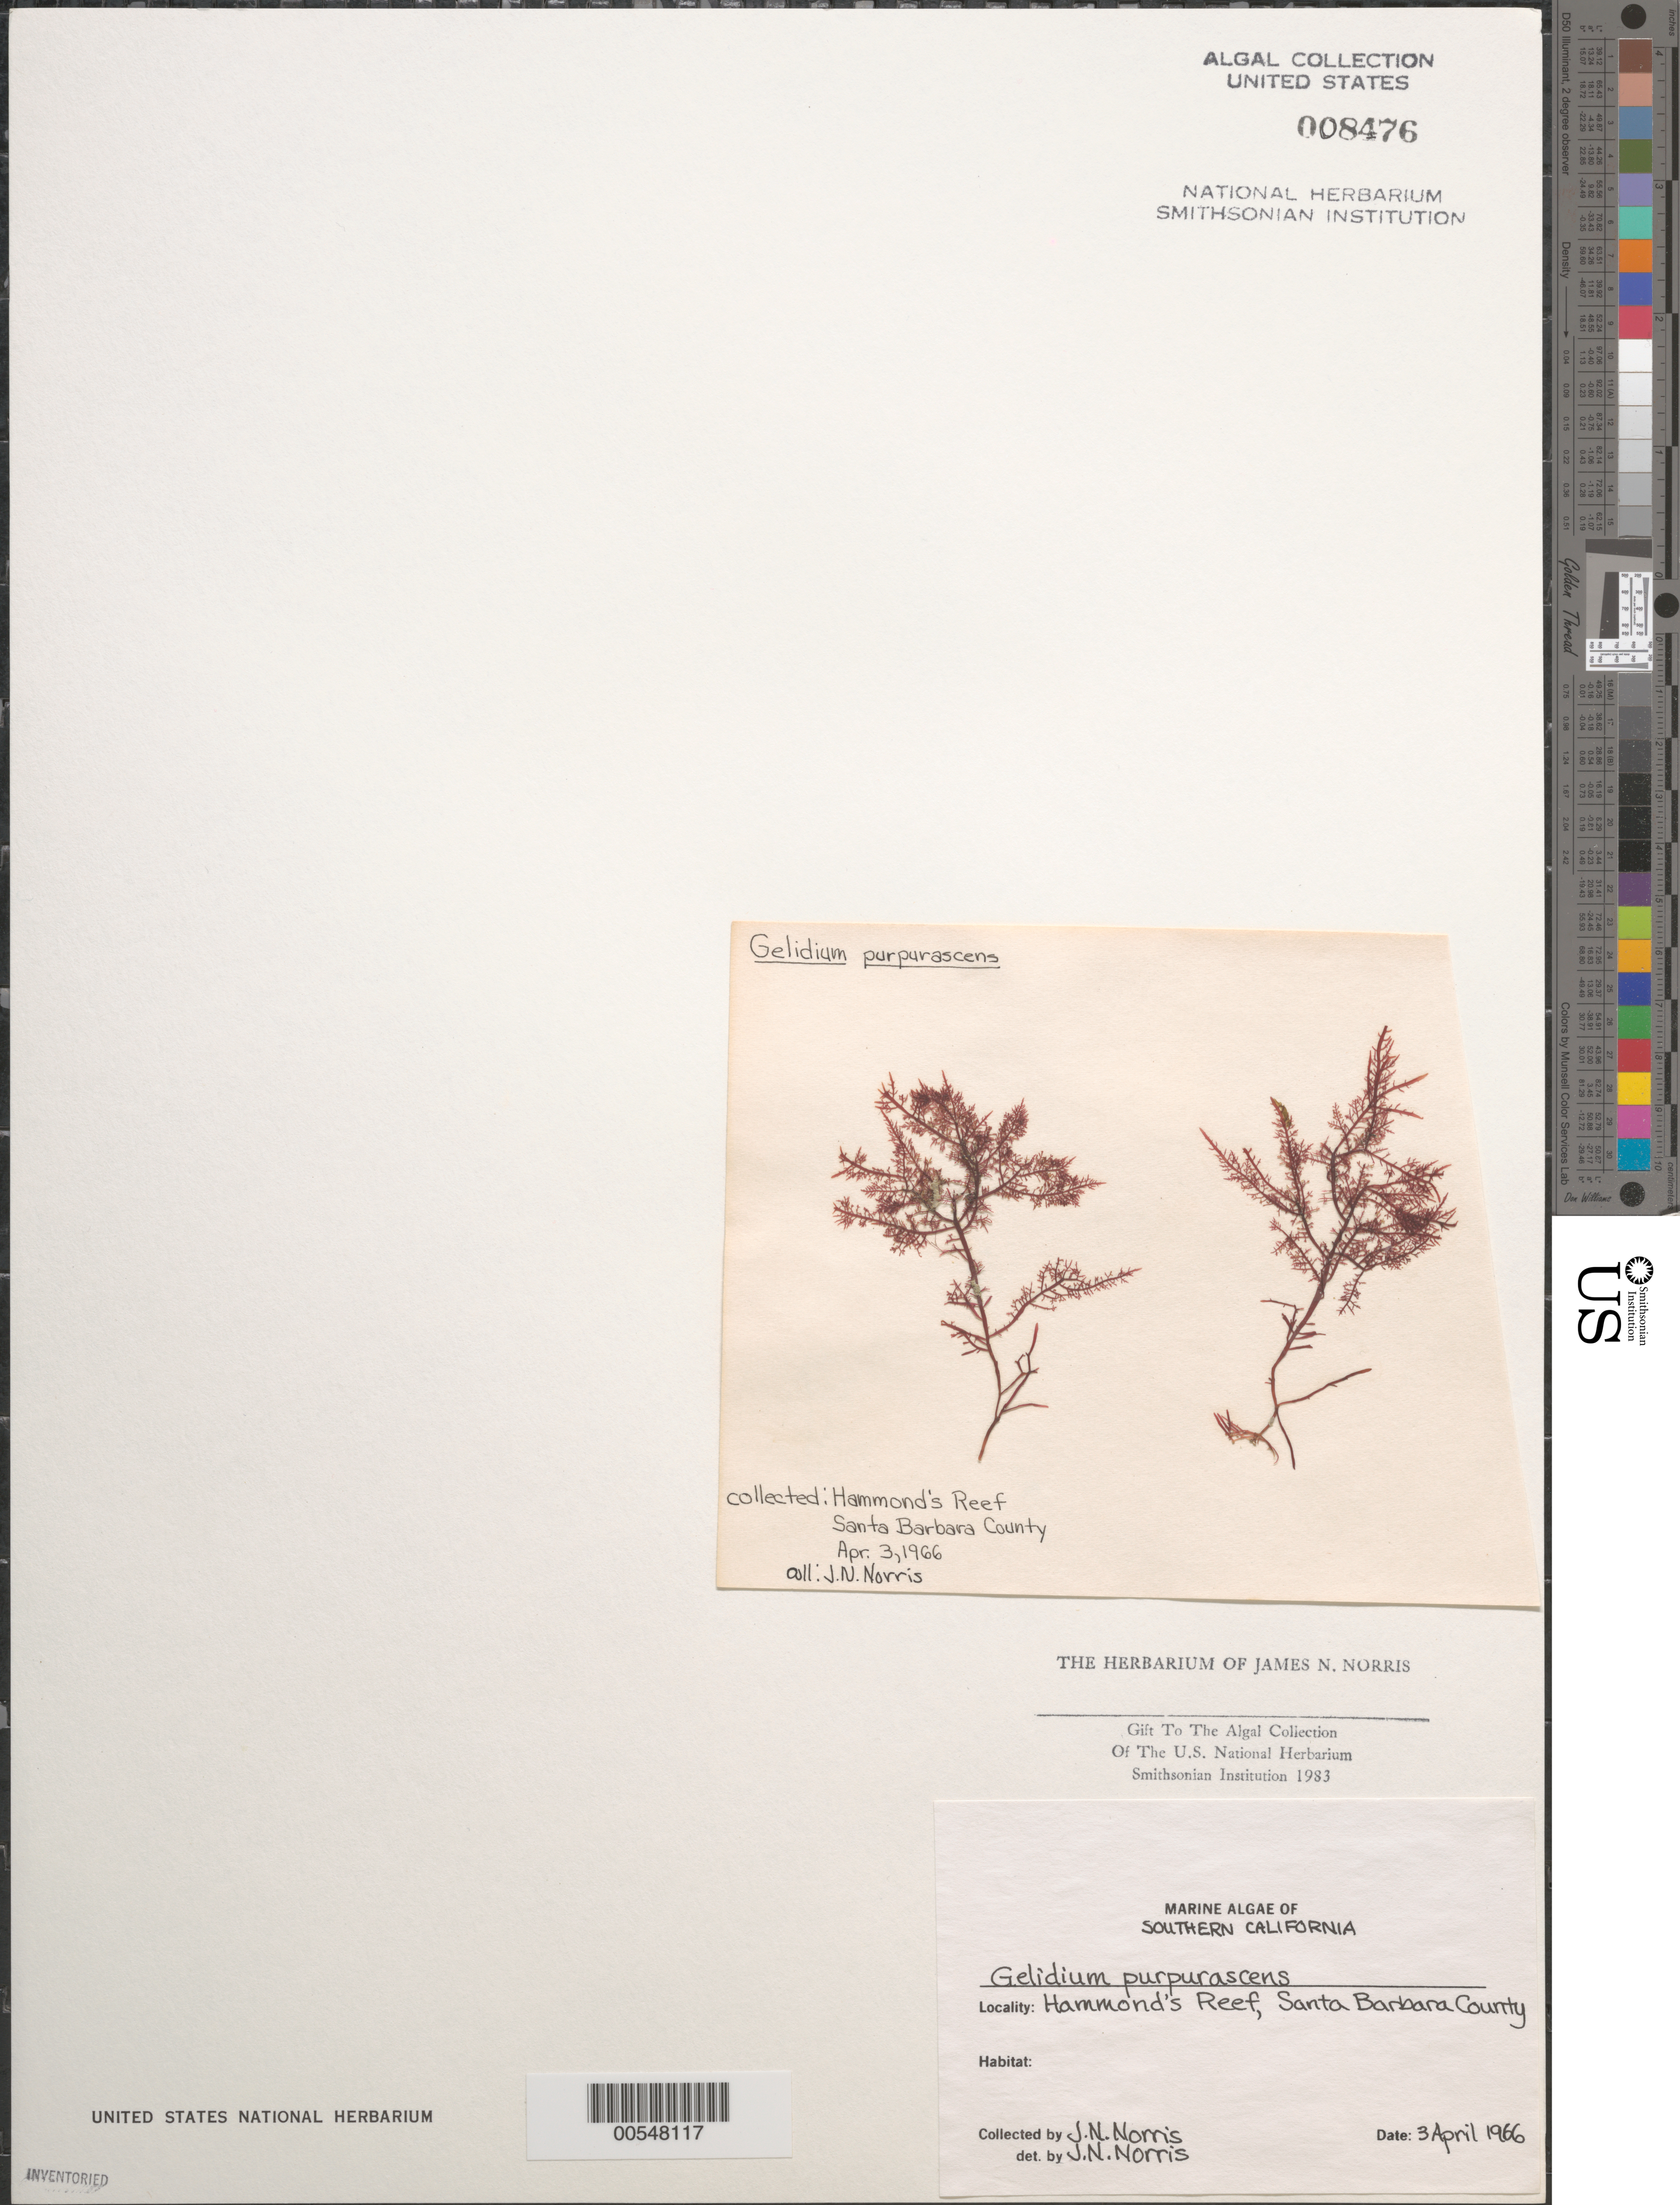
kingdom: Plantae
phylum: Rhodophyta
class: Florideophyceae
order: Gelidiales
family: Gelidiaceae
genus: Gelidium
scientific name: Gelidium purpurascens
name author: N.L. Gardner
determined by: Norris, James N.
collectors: J. N. Norris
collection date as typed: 03 Apr 1966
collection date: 1966-04-03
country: United States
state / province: California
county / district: Santa Barbara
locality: Hammond's Reef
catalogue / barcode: US 8476